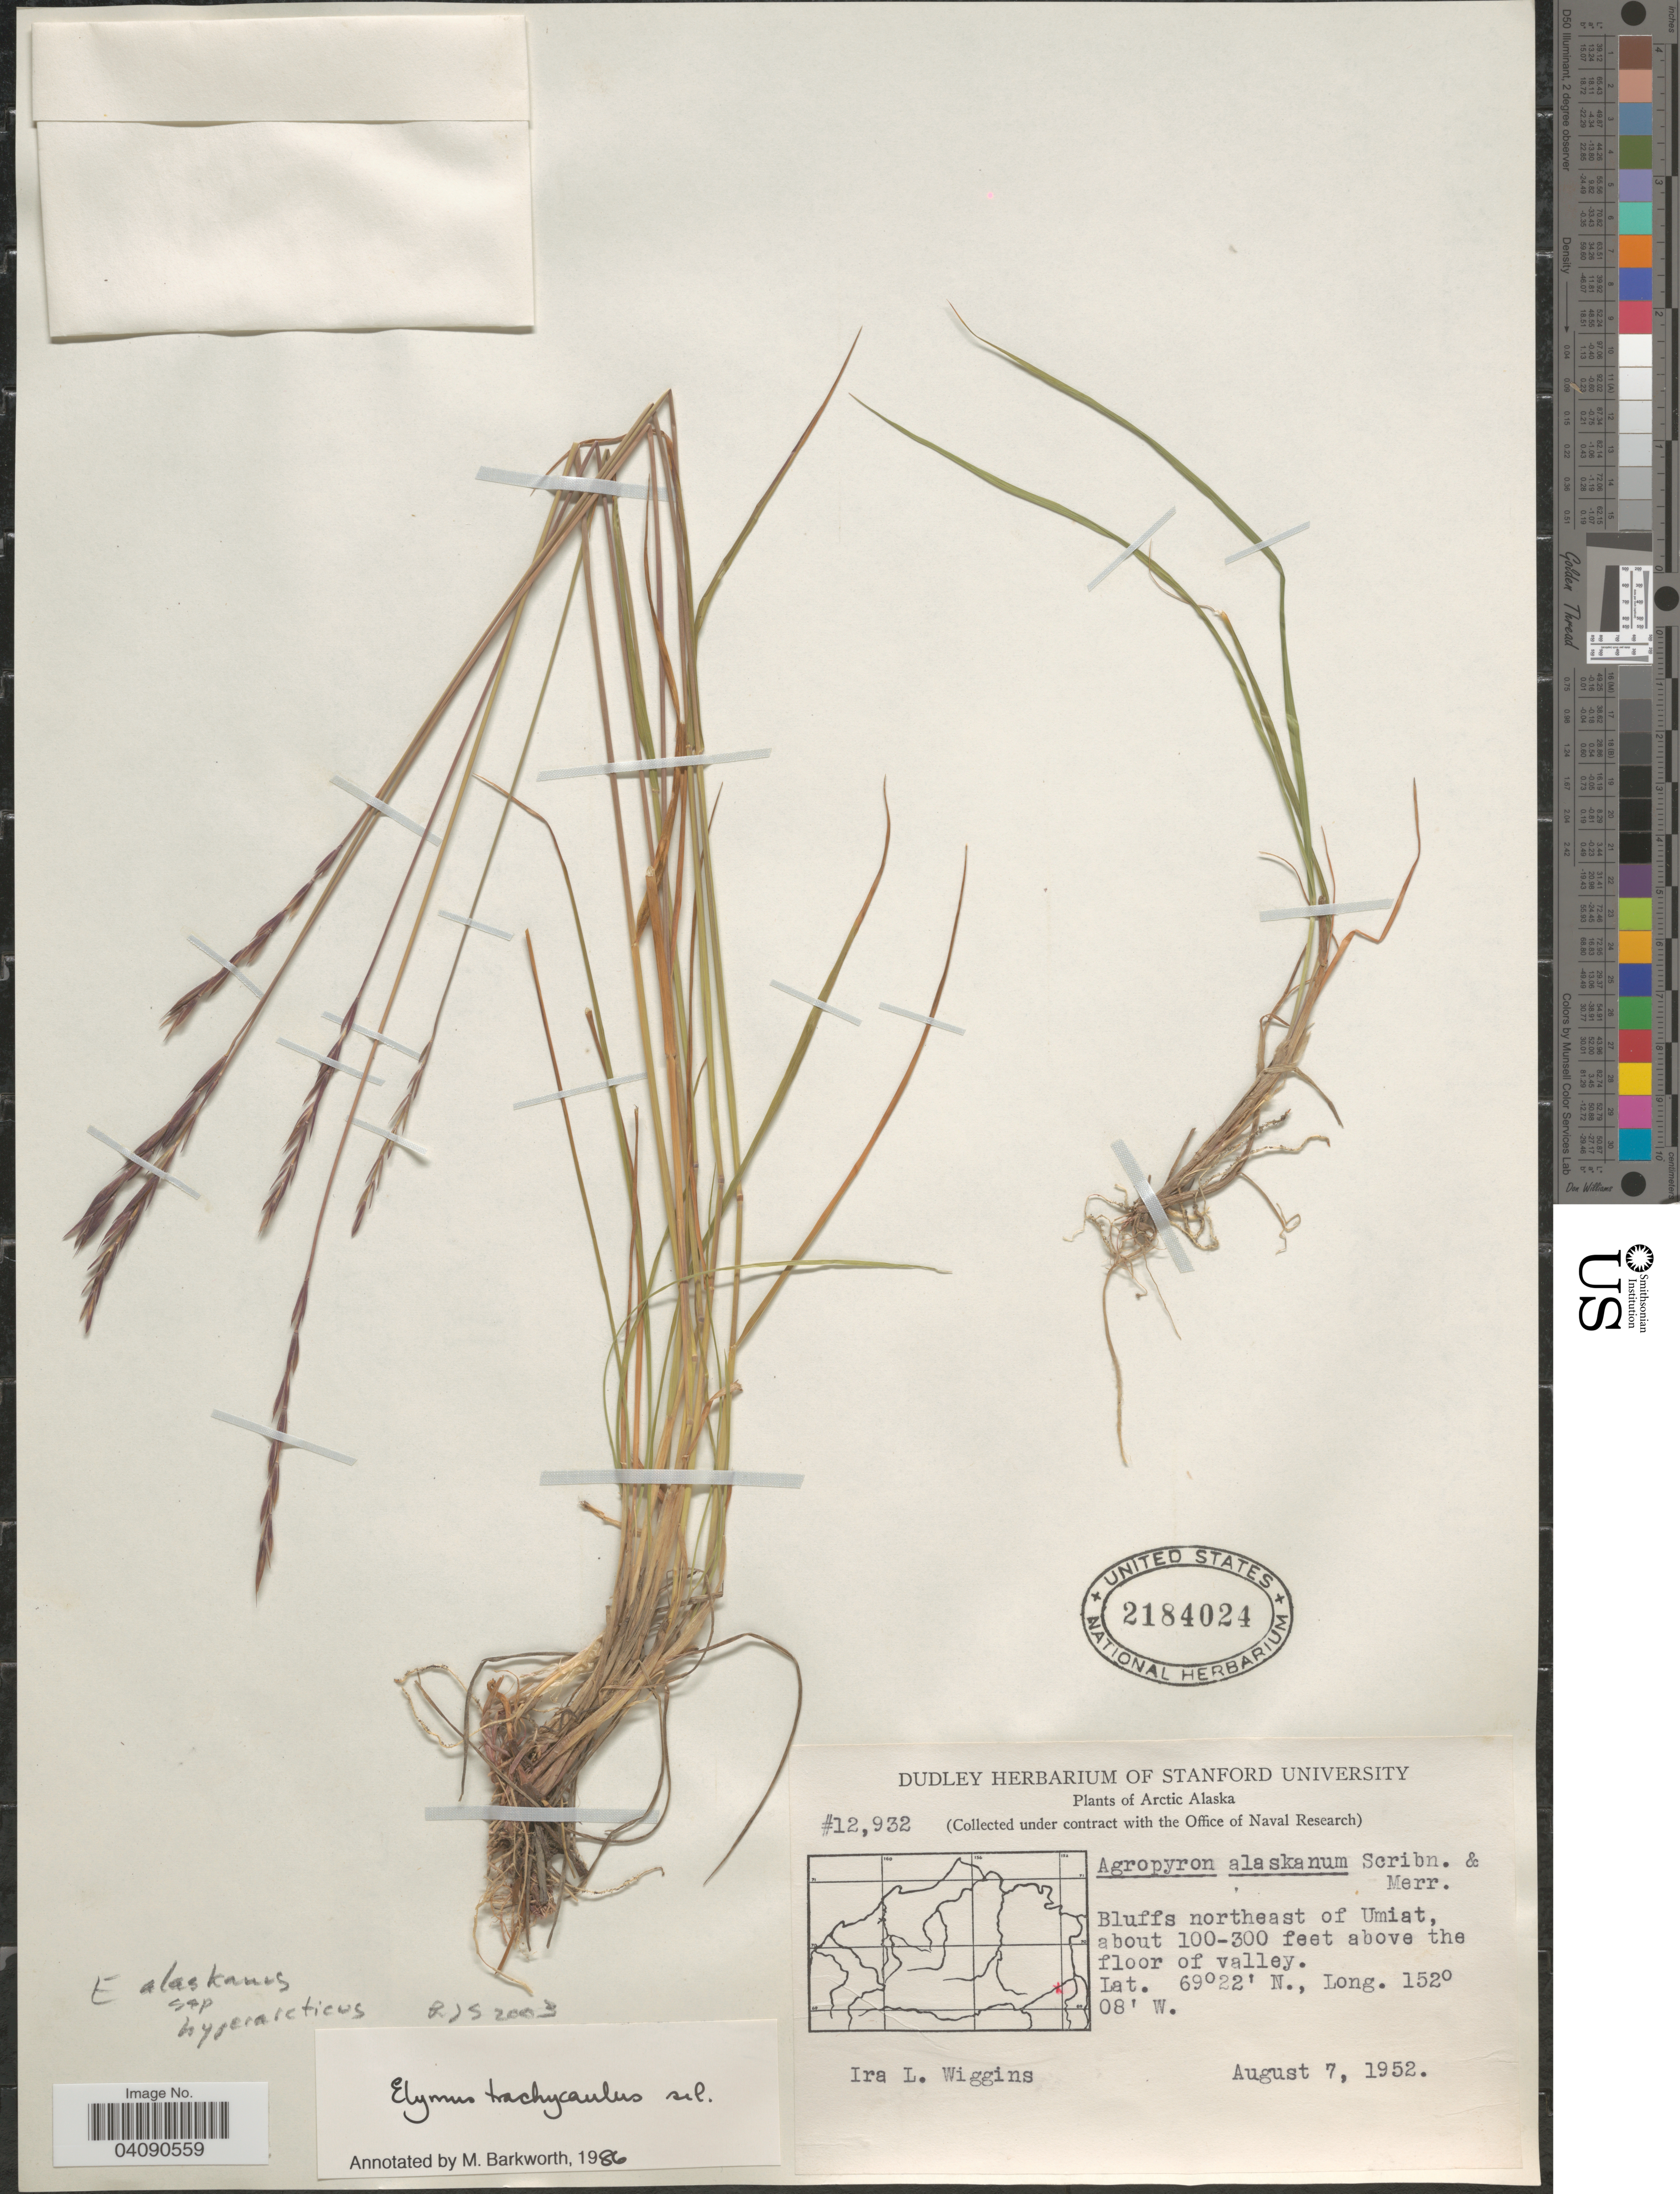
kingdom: Plantae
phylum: Tracheophyta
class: Liliopsida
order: Poales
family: Poaceae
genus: Elymus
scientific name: Elymus alaskanus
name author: (Scribn. & Merr.) Á. Löve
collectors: I. L. Wiggins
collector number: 12932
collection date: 1952-08-07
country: United States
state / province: Alaska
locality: Arctic Alaska. Bluffs northeast of Umiat, above the floor of valley.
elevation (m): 30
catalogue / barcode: US 2184024